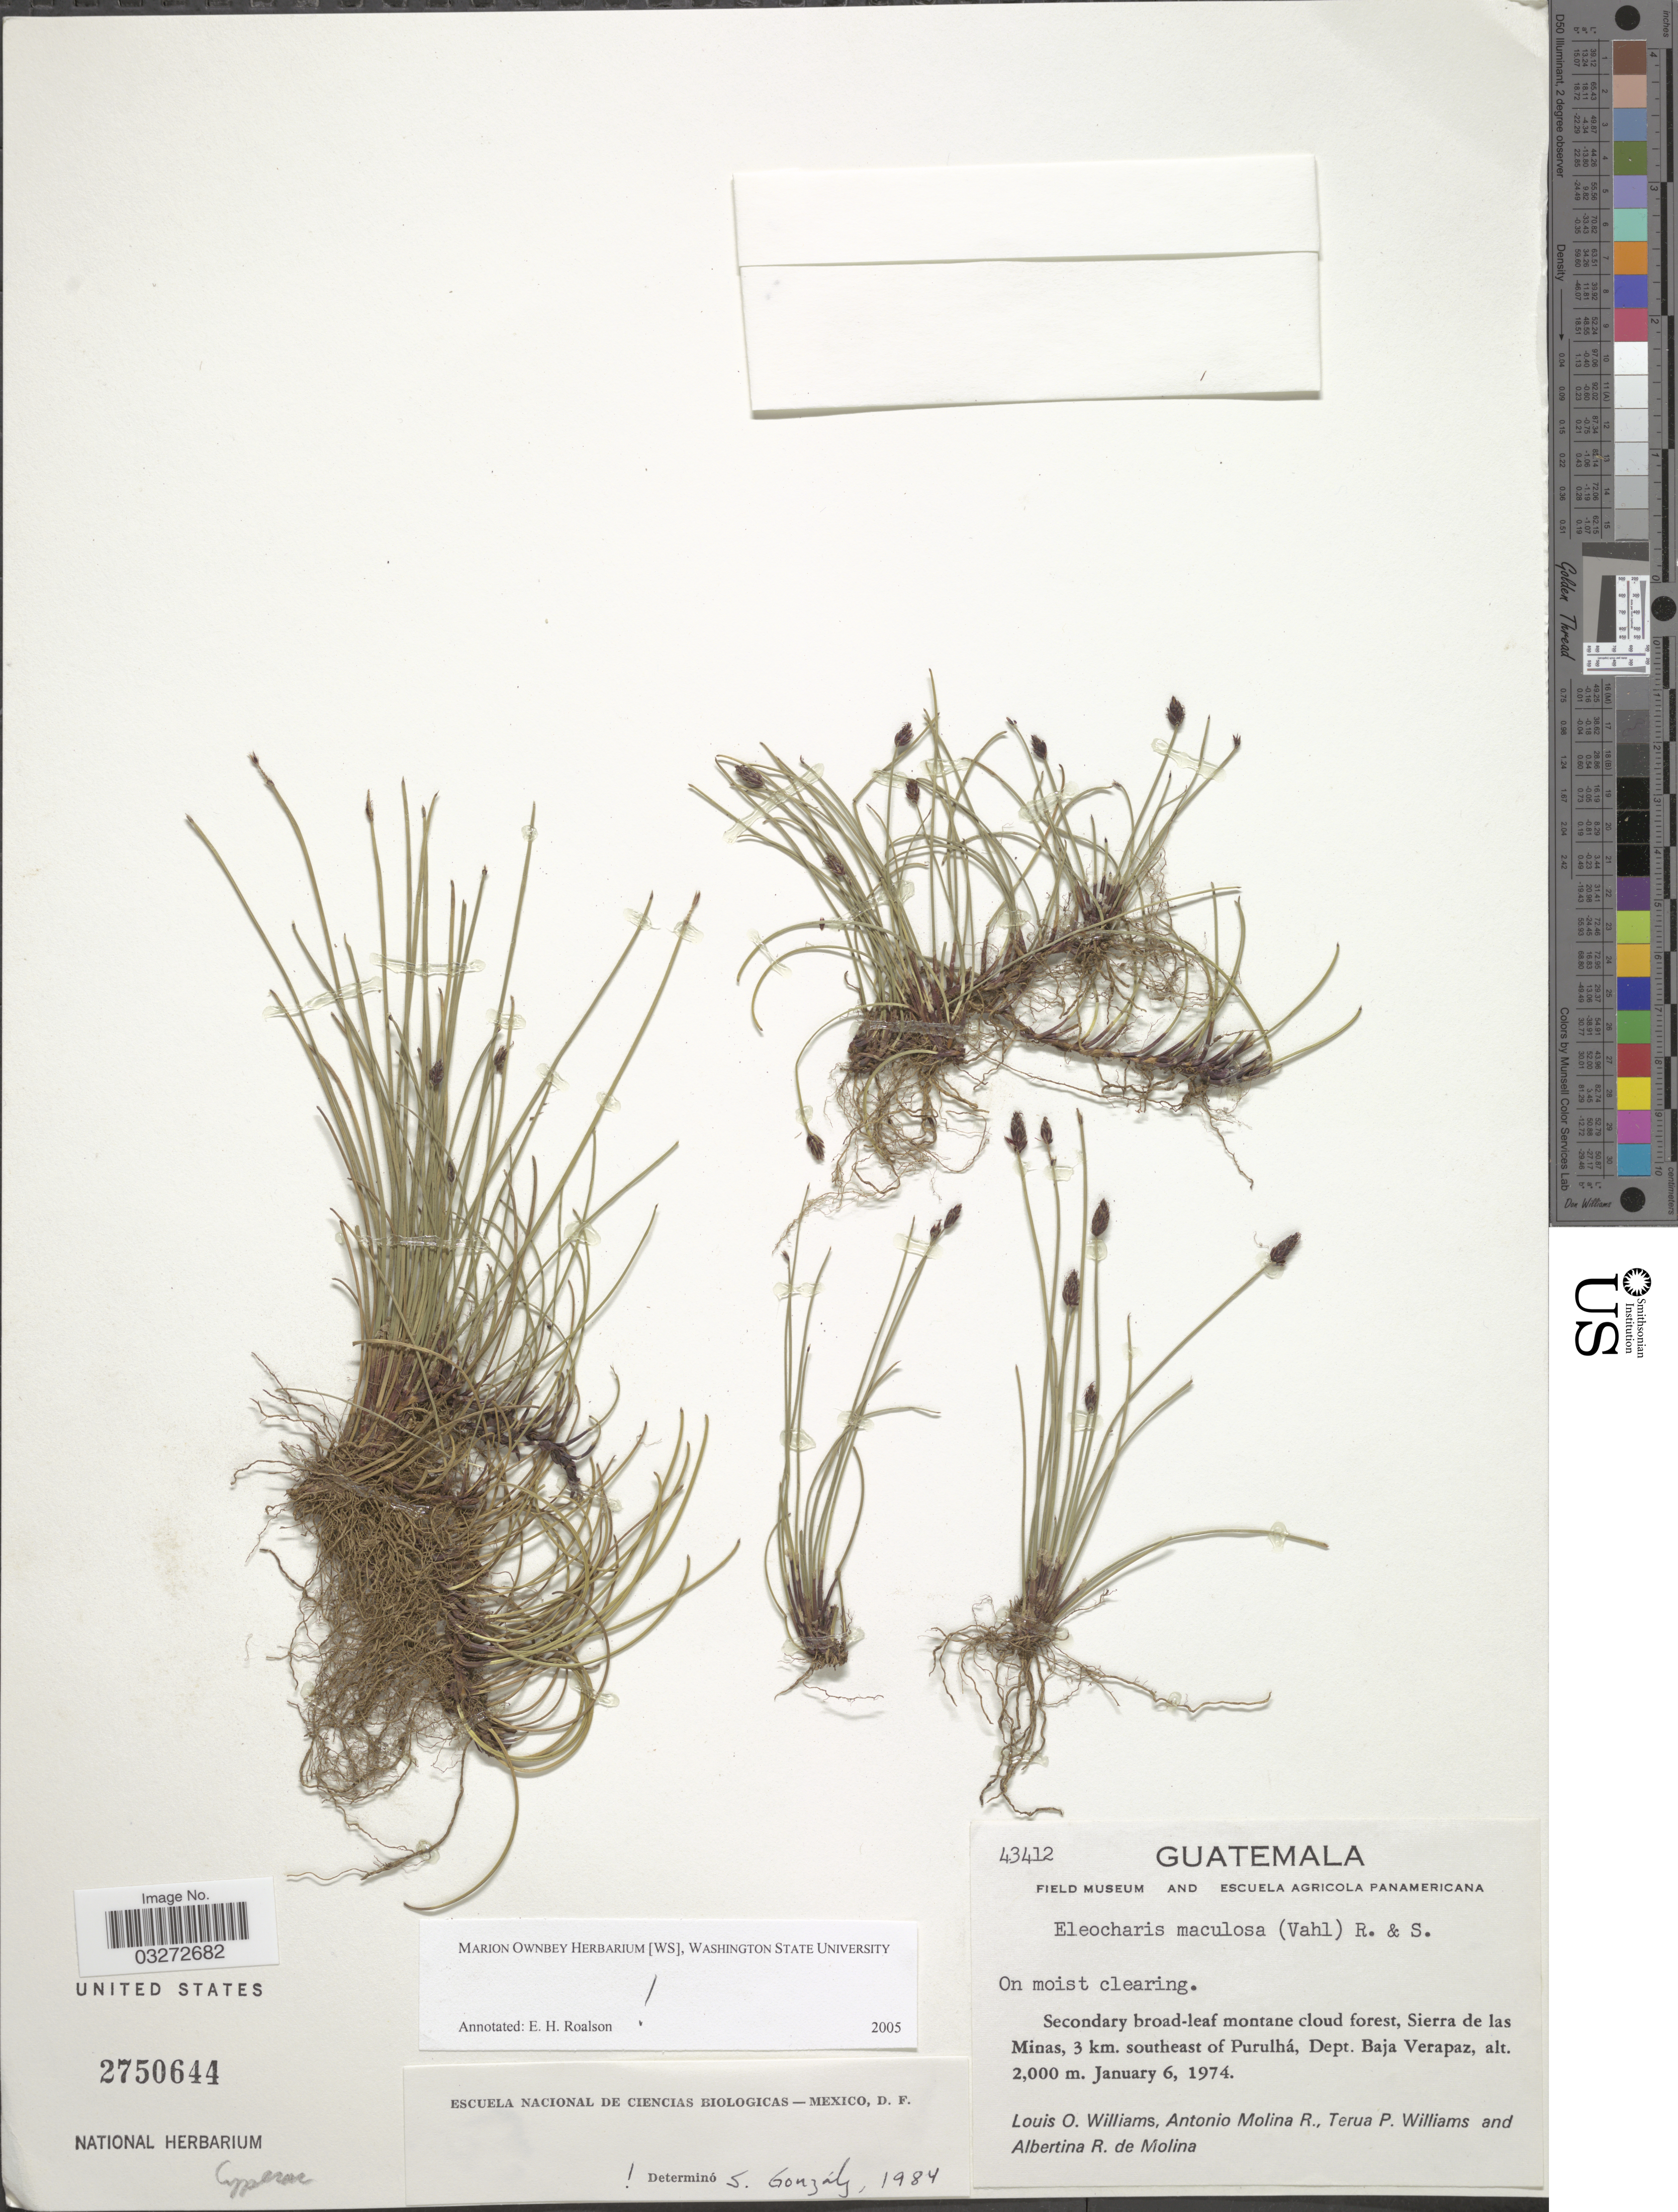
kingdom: Plantae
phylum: Tracheophyta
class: Liliopsida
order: Poales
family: Cyperaceae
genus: Eleocharis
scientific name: Eleocharis maculosa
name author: (Vahl) Roem. & Schult.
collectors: L. O. Williams, A. Molina R., T. Williams & A. R. Molina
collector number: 43412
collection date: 1974-01-06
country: Guatemala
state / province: Baja Verapaz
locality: Sierra de las Minas, 3 km. southeast of Purulhá, Dept. Baja Verapaz.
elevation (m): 2000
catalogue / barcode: US 2750644